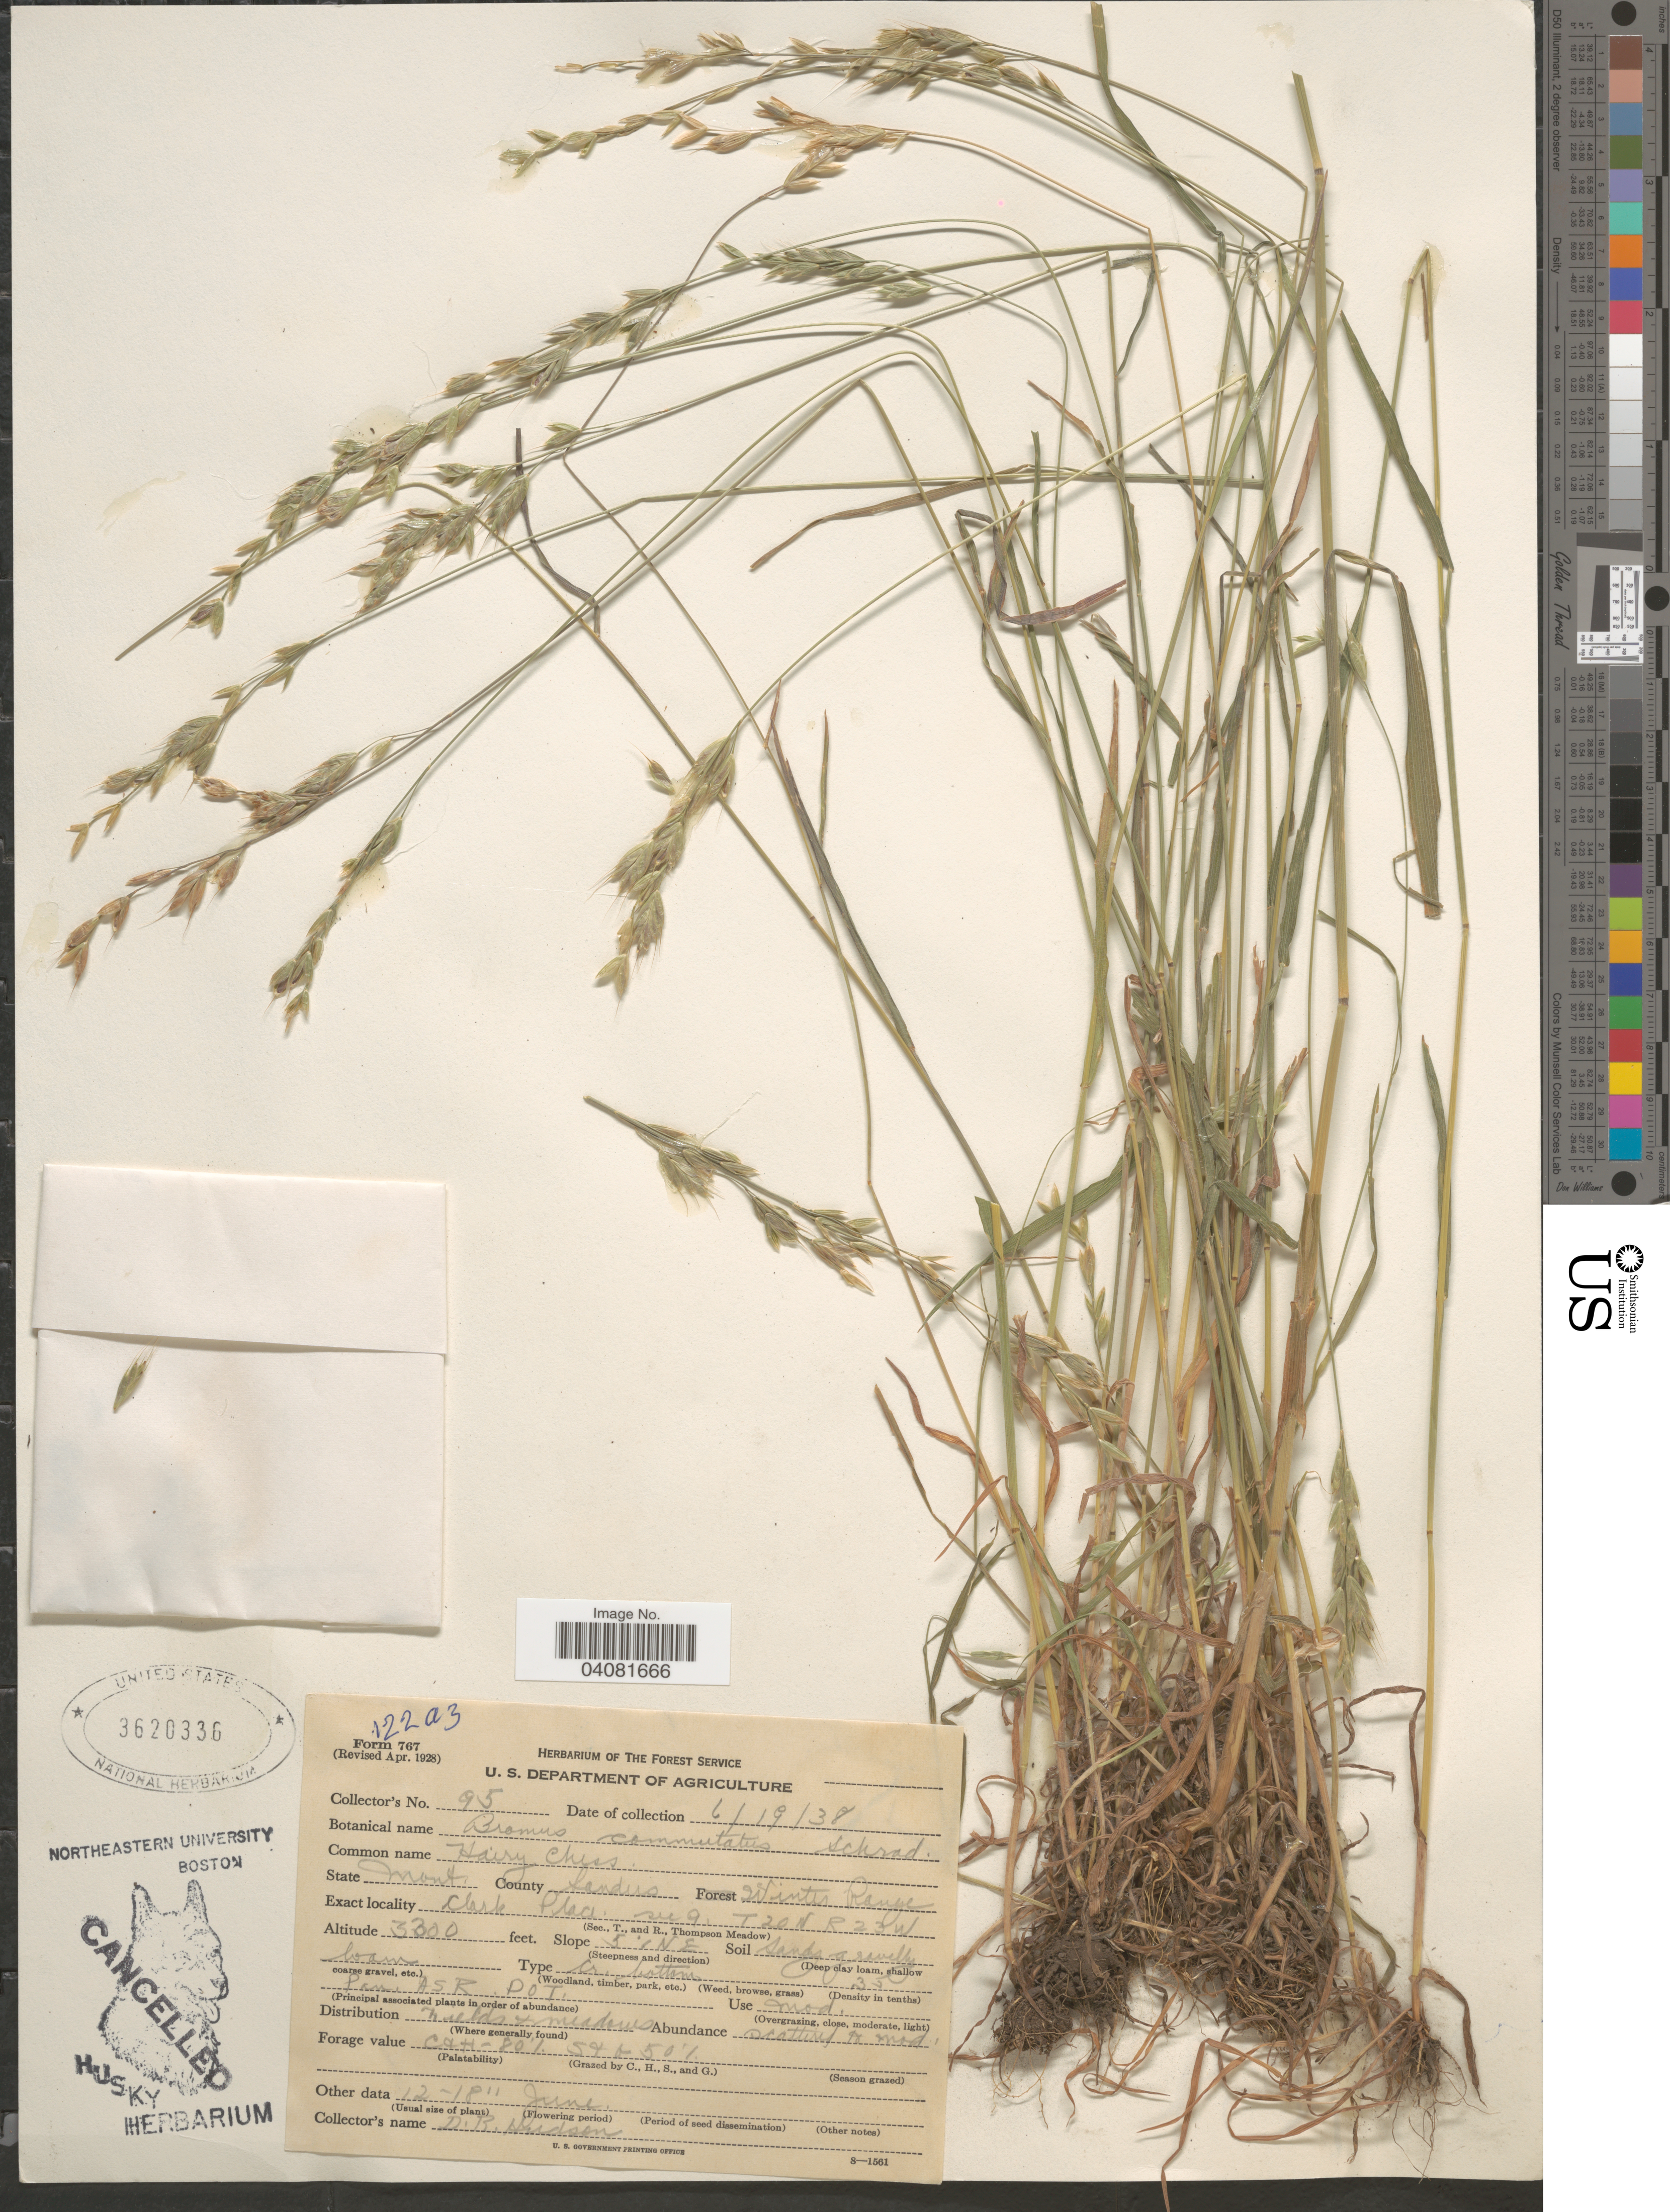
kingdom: Plantae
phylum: Tracheophyta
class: Liliopsida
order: Poales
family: Poaceae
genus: Bromus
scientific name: Bromus commutatus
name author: Schrad.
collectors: D. Hudson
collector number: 95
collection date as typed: Transcribed d/m/y: 19/6/38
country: United States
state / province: Montana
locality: County Sanders. Winter Range. Clark Place. sec 9. T20N R23W.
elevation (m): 1006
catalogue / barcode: US 3620336